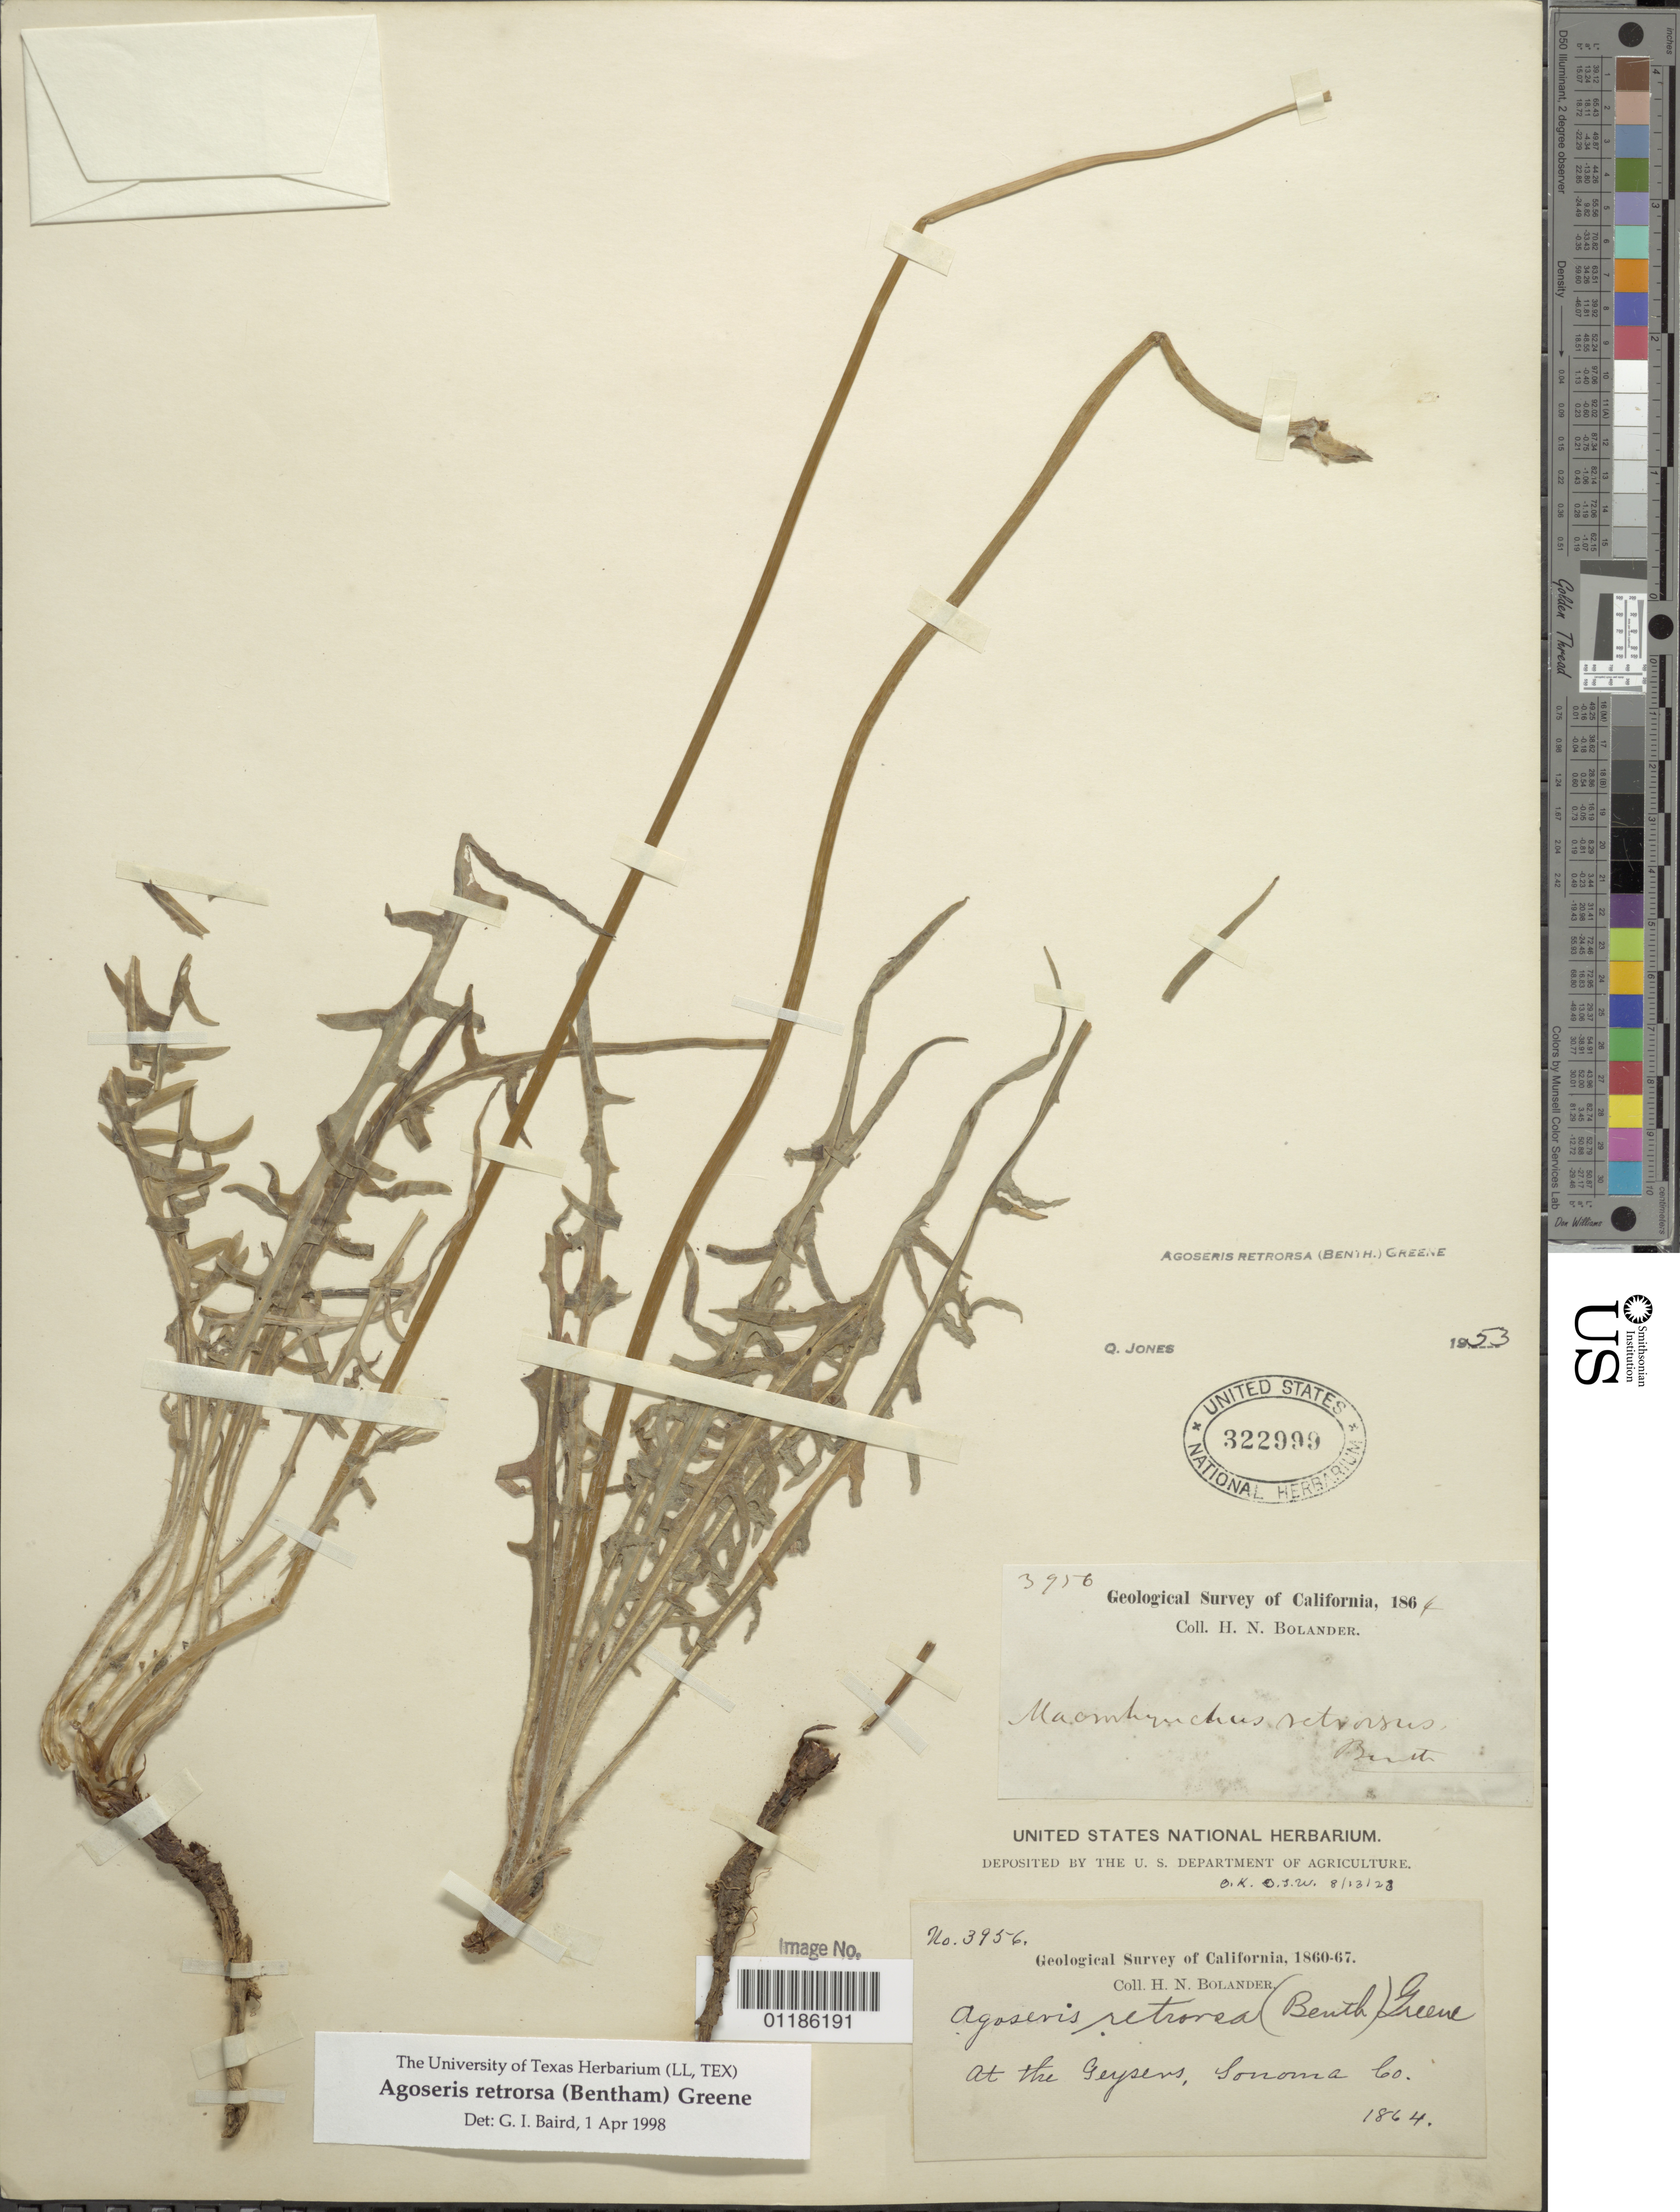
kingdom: Plantae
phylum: Tracheophyta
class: Magnoliopsida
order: Asterales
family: Asteraceae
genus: Agoseris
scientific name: Agoseris retrorsa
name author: (Benth.) Greene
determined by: Baird, G. I.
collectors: H. Bolander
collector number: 3956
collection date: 1864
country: United States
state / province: California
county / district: Sonoma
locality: At the Geysers.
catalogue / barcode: US 322999